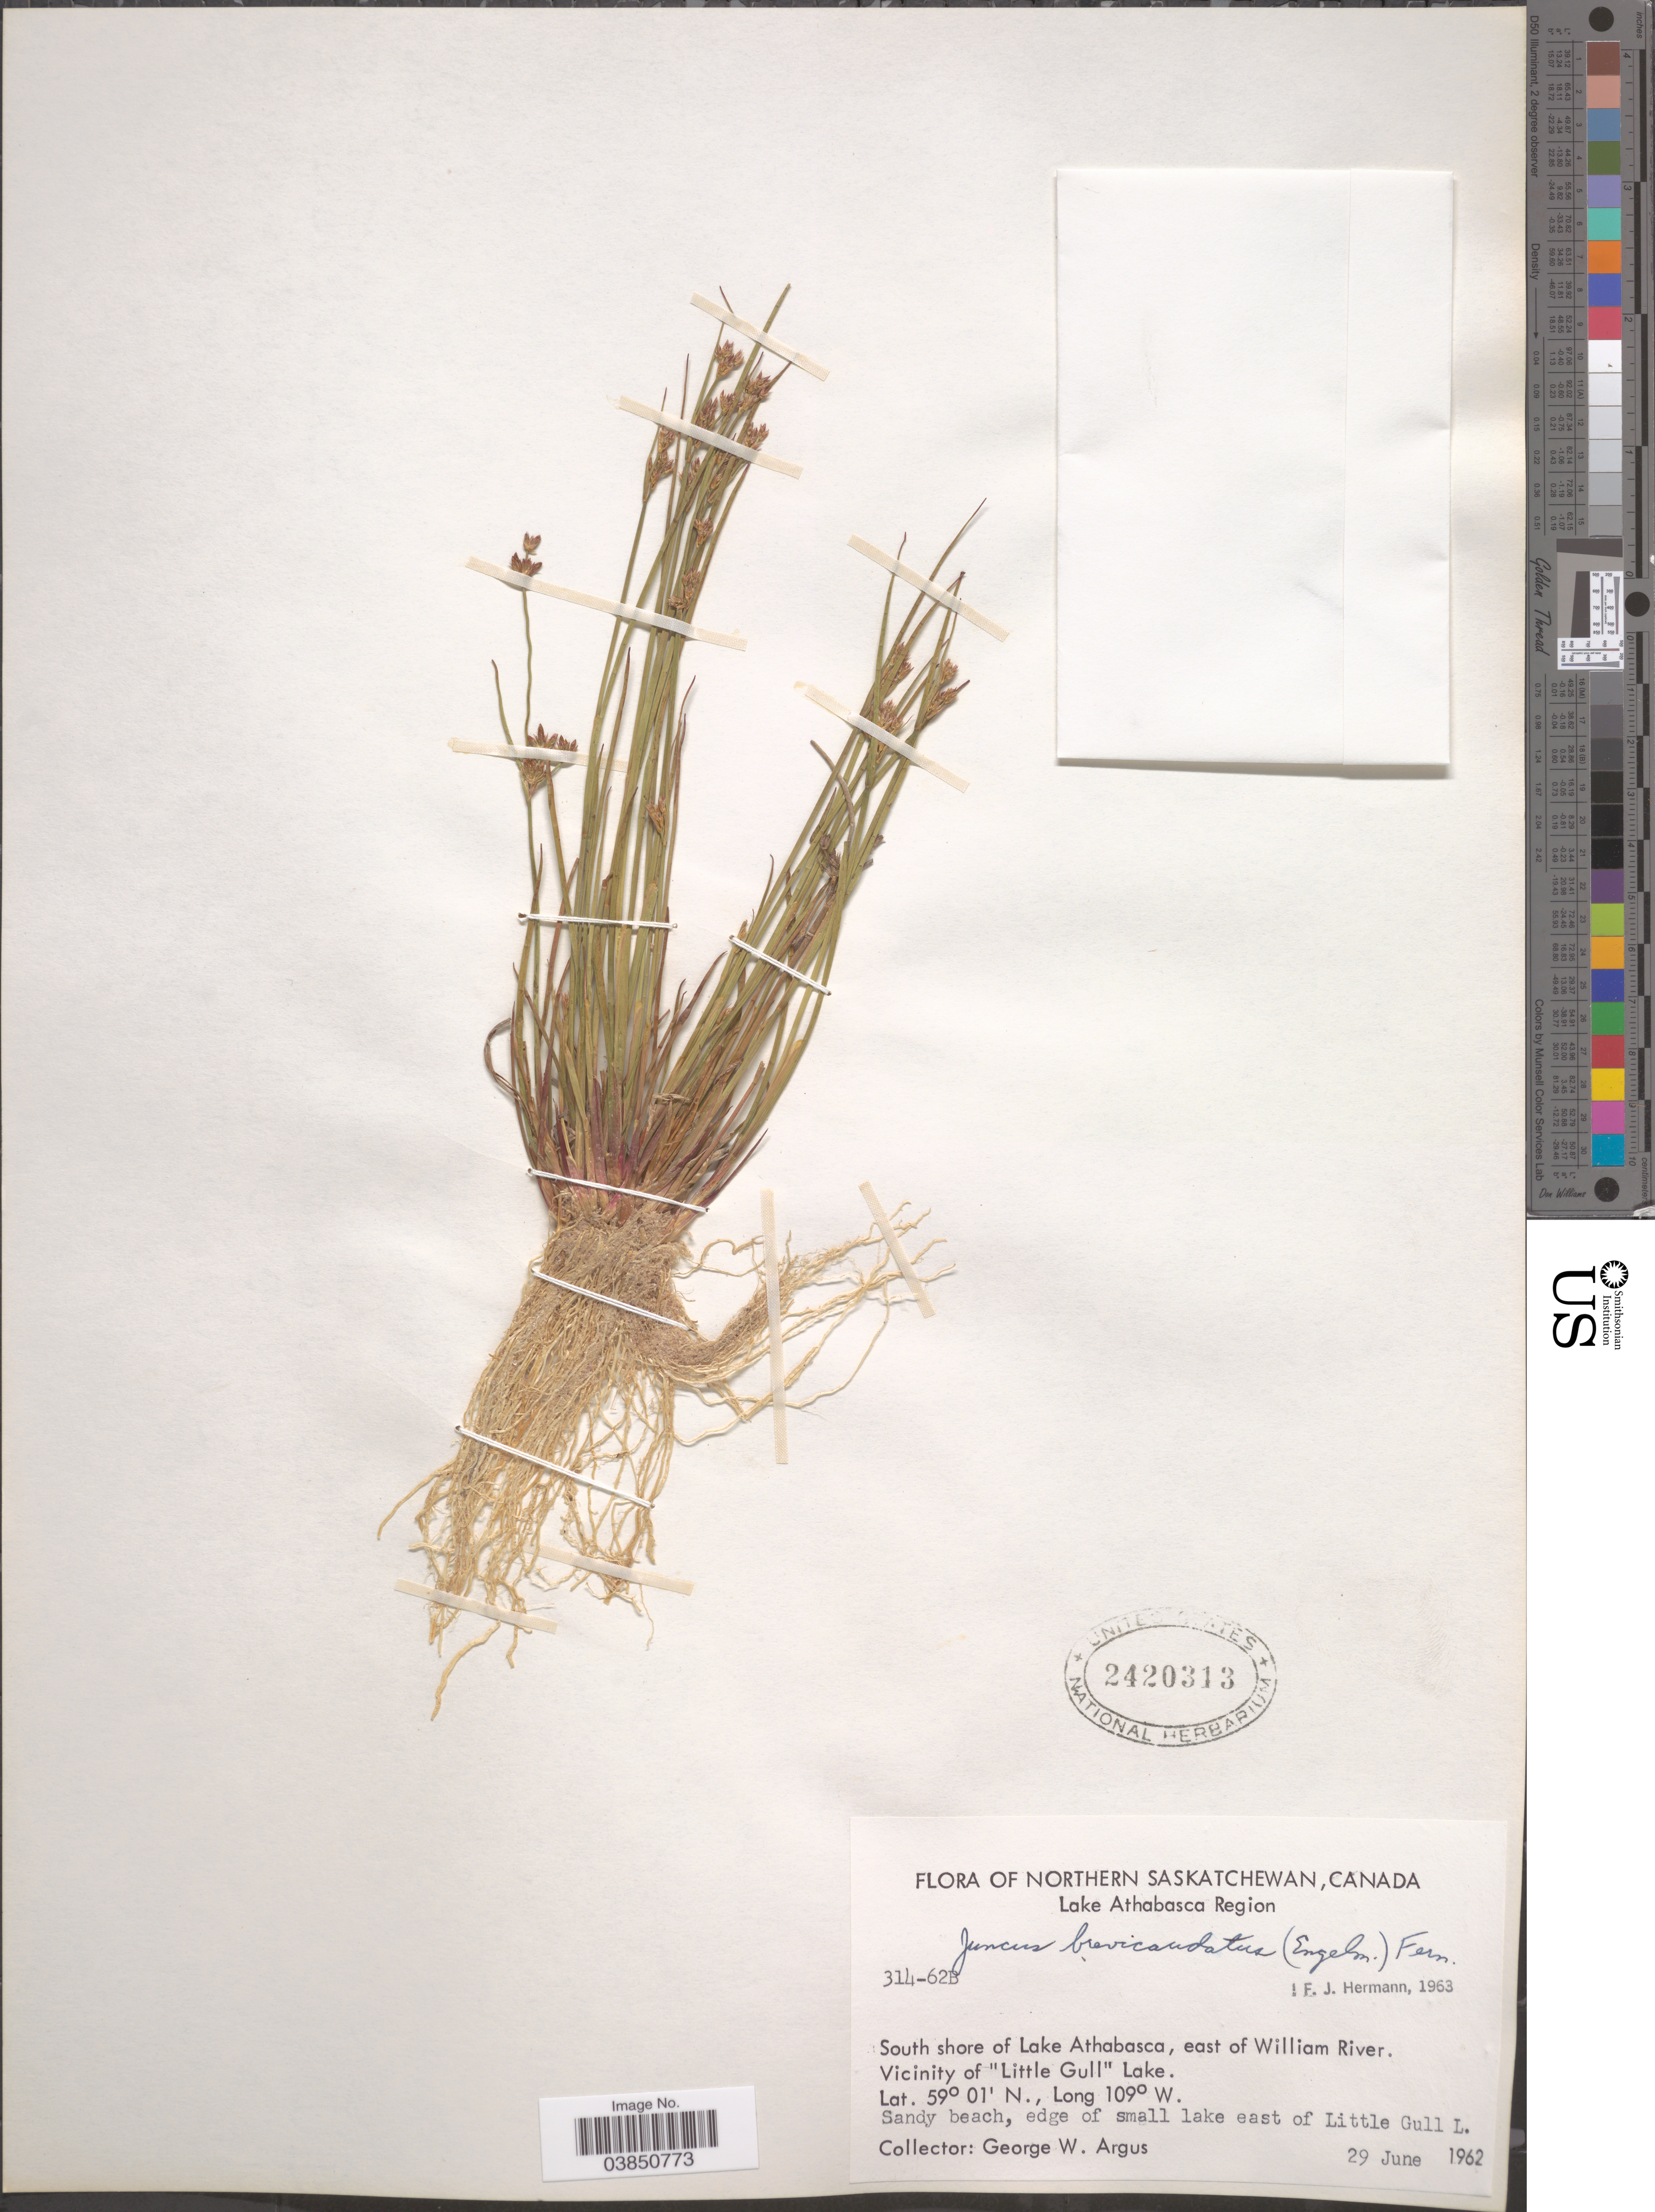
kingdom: Plantae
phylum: Tracheophyta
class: Liliopsida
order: Poales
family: Juncaceae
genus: Juncus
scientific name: Juncus brevicaudatus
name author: (Engelm.) Fernald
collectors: G. W. Argus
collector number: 314-62B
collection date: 1962-06-29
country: Canada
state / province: Saskatchewan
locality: Northern Saskatchewan. Lake Athabasca Region. South shore of Lake Athabasca, east of William River. Vicinity of "Little Gull" Lake. Edge of small lake east of Little Gull.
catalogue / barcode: US 2420313